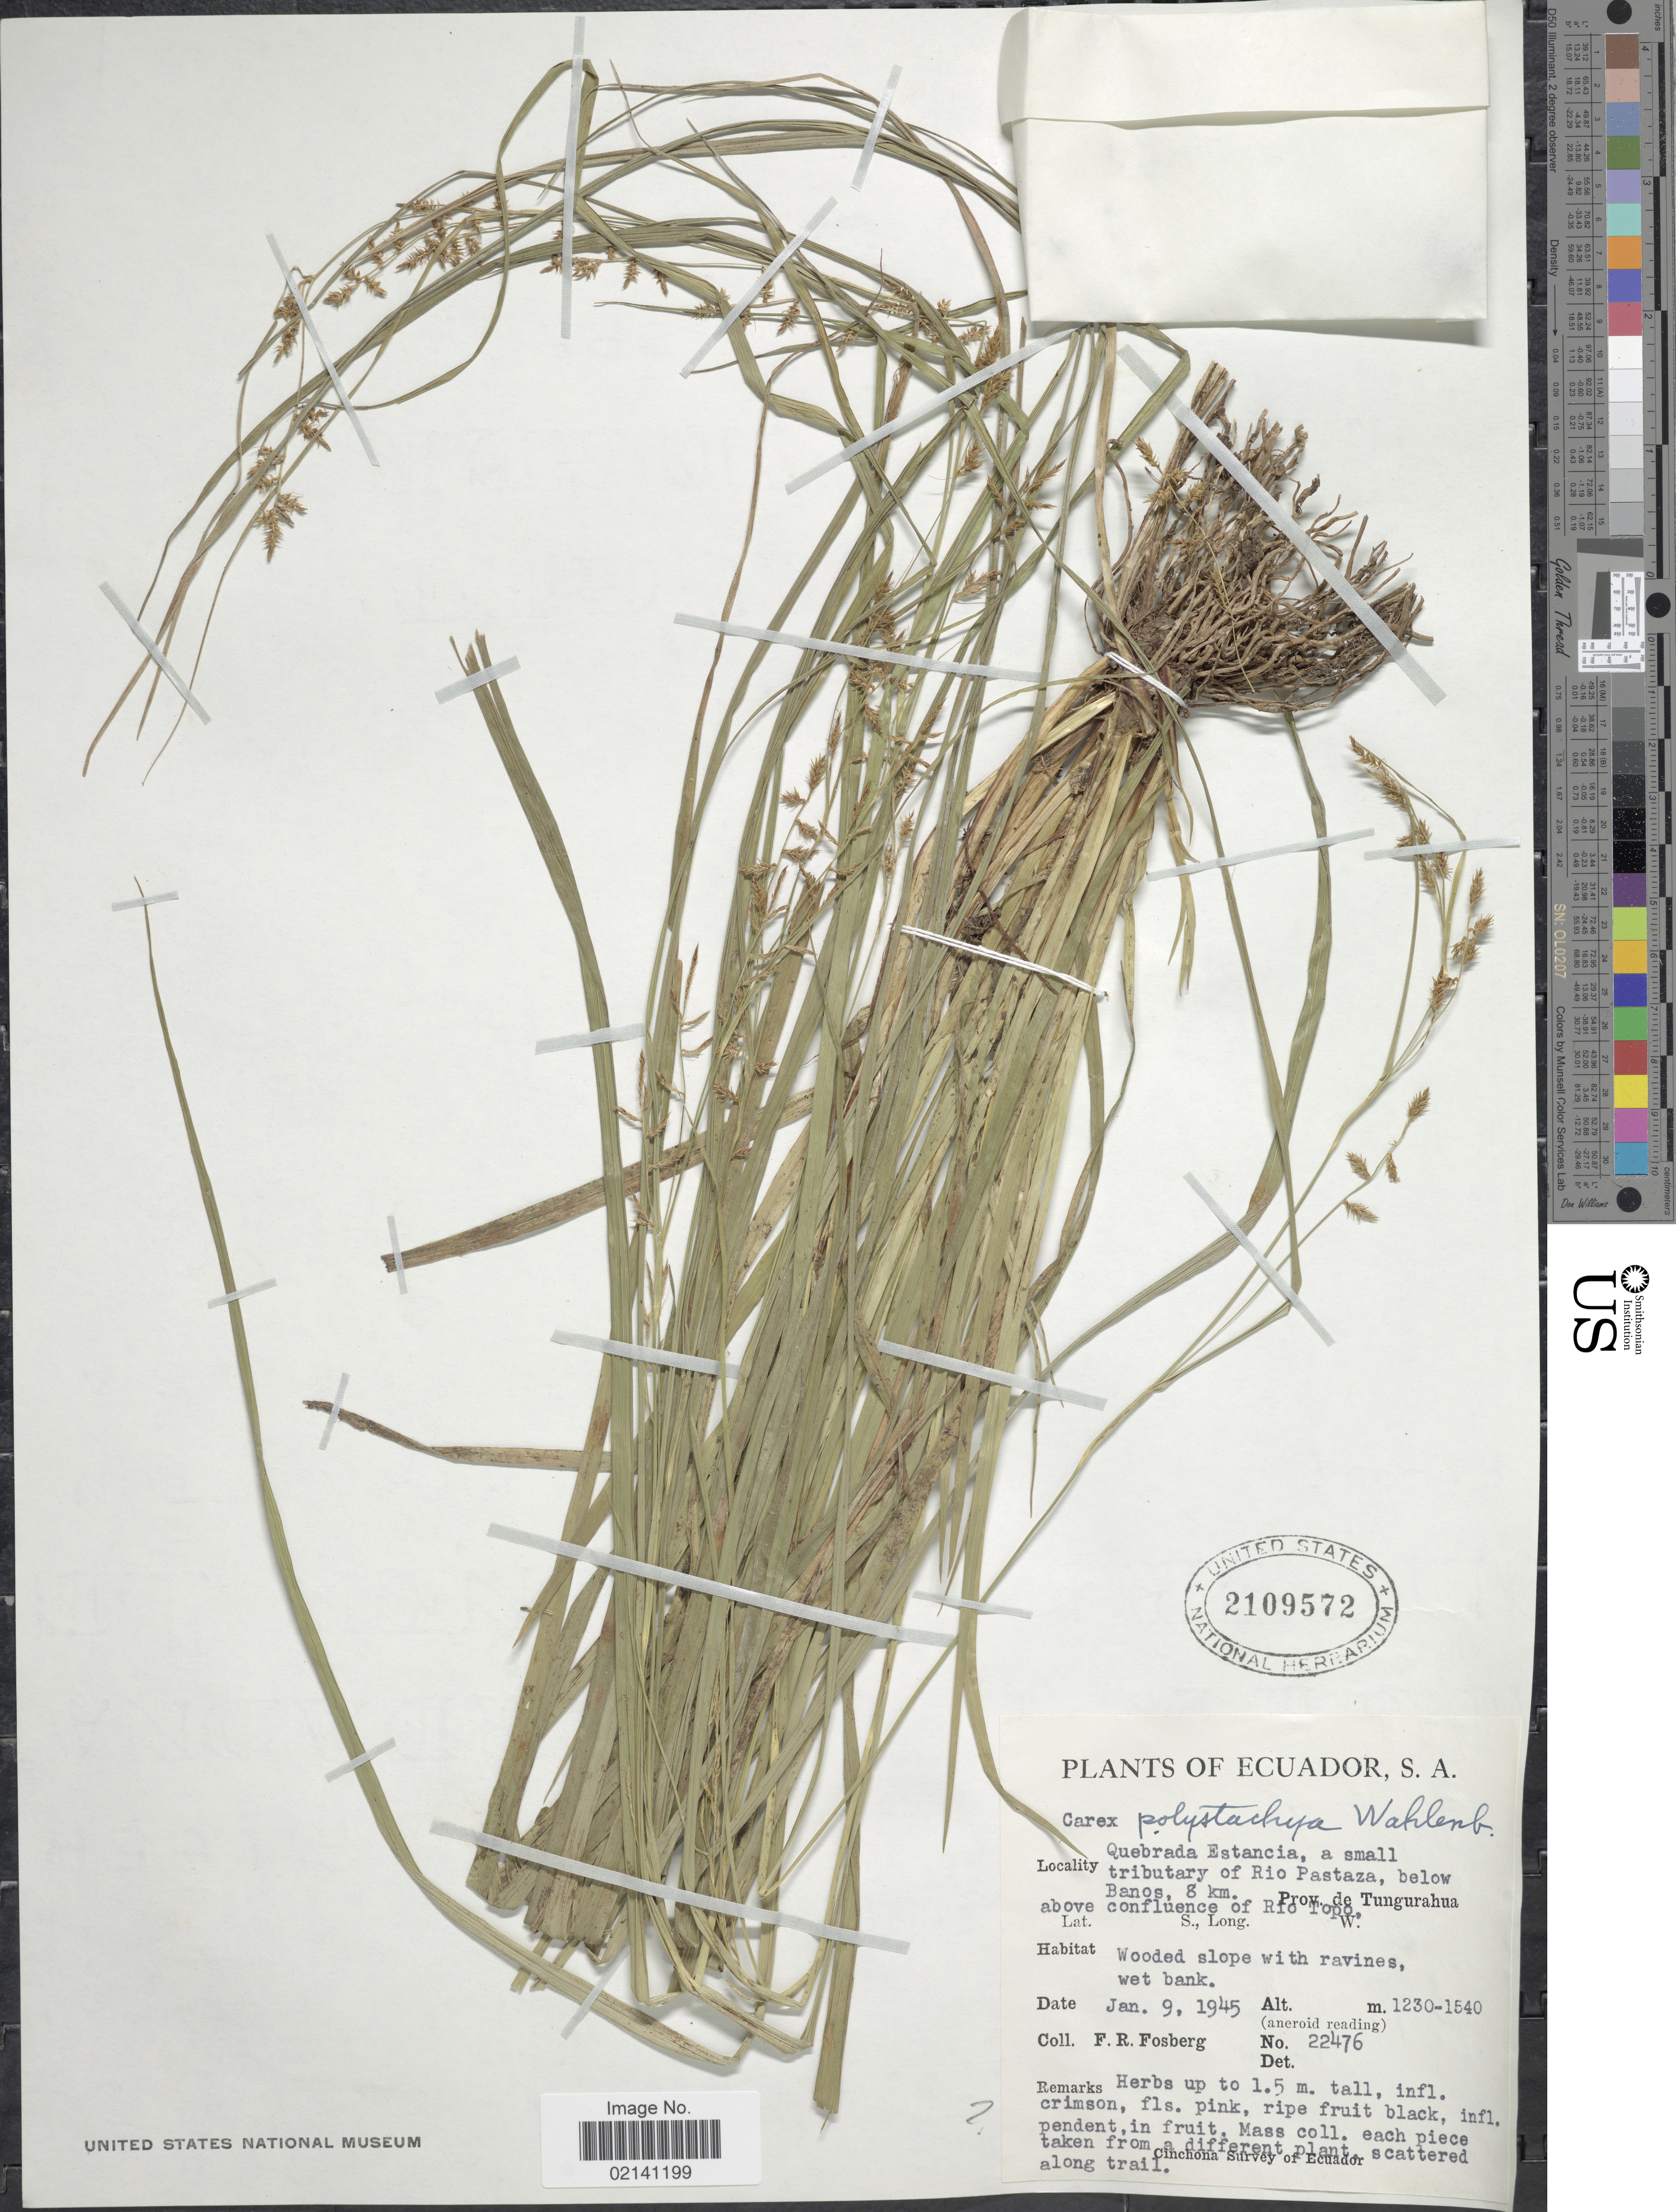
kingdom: Plantae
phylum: Tracheophyta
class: Liliopsida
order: Poales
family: Cyperaceae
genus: Carex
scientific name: Carex polystachya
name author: Sw. ex Wahlenb.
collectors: F. R. Fosberg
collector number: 22476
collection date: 1945-01-09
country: Ecuador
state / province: Tungurahua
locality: S.A., Quebrada Estancia, a small tributary of Rio Pastaza, below Banos, 8 km. above confluence of Rio Topo, wooded slope with ravines, wet bank.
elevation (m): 123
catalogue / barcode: US 2109572